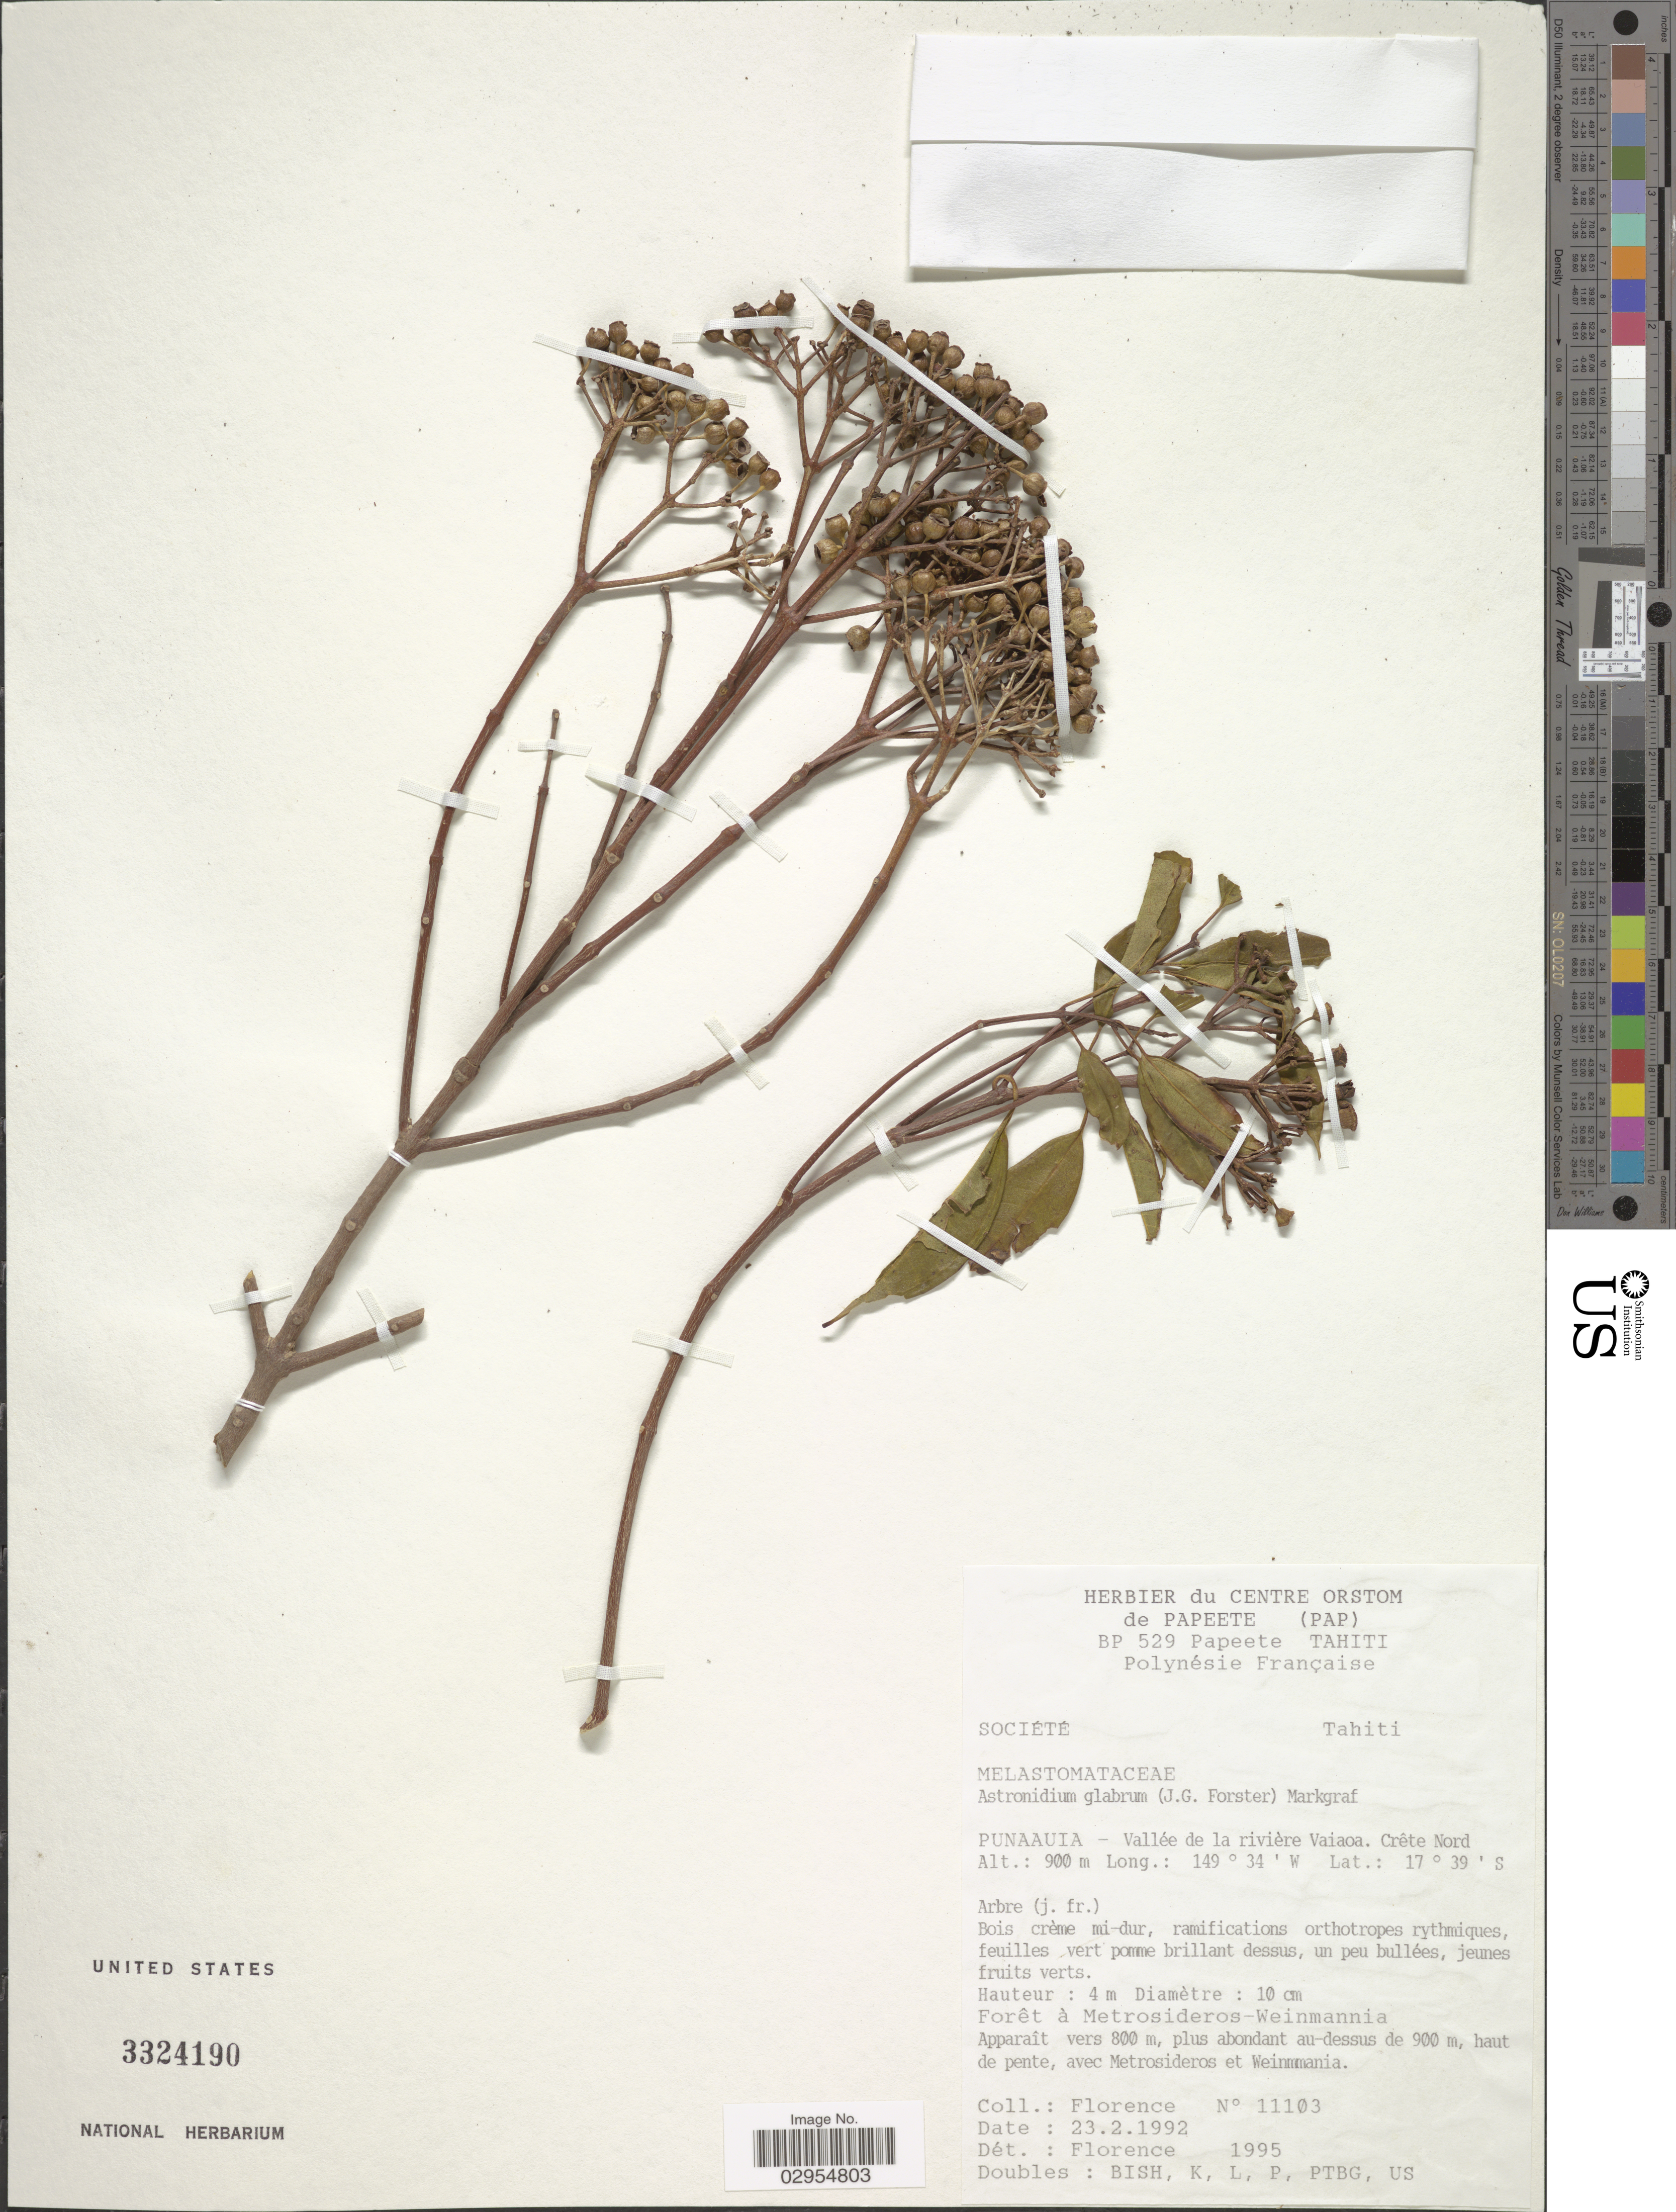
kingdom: Plantae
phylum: Tracheophyta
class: Magnoliopsida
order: Myrtales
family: Melastomataceae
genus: Astronidium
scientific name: Astronidium glabrum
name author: Markgr.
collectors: -. Florence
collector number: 11103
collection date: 1992-02-23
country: French Polynesia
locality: Société, Tahiti. Punaauia - Vallée de la rivière Vaiaoa. Crête Nord.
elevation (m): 900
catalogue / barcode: US 3324190